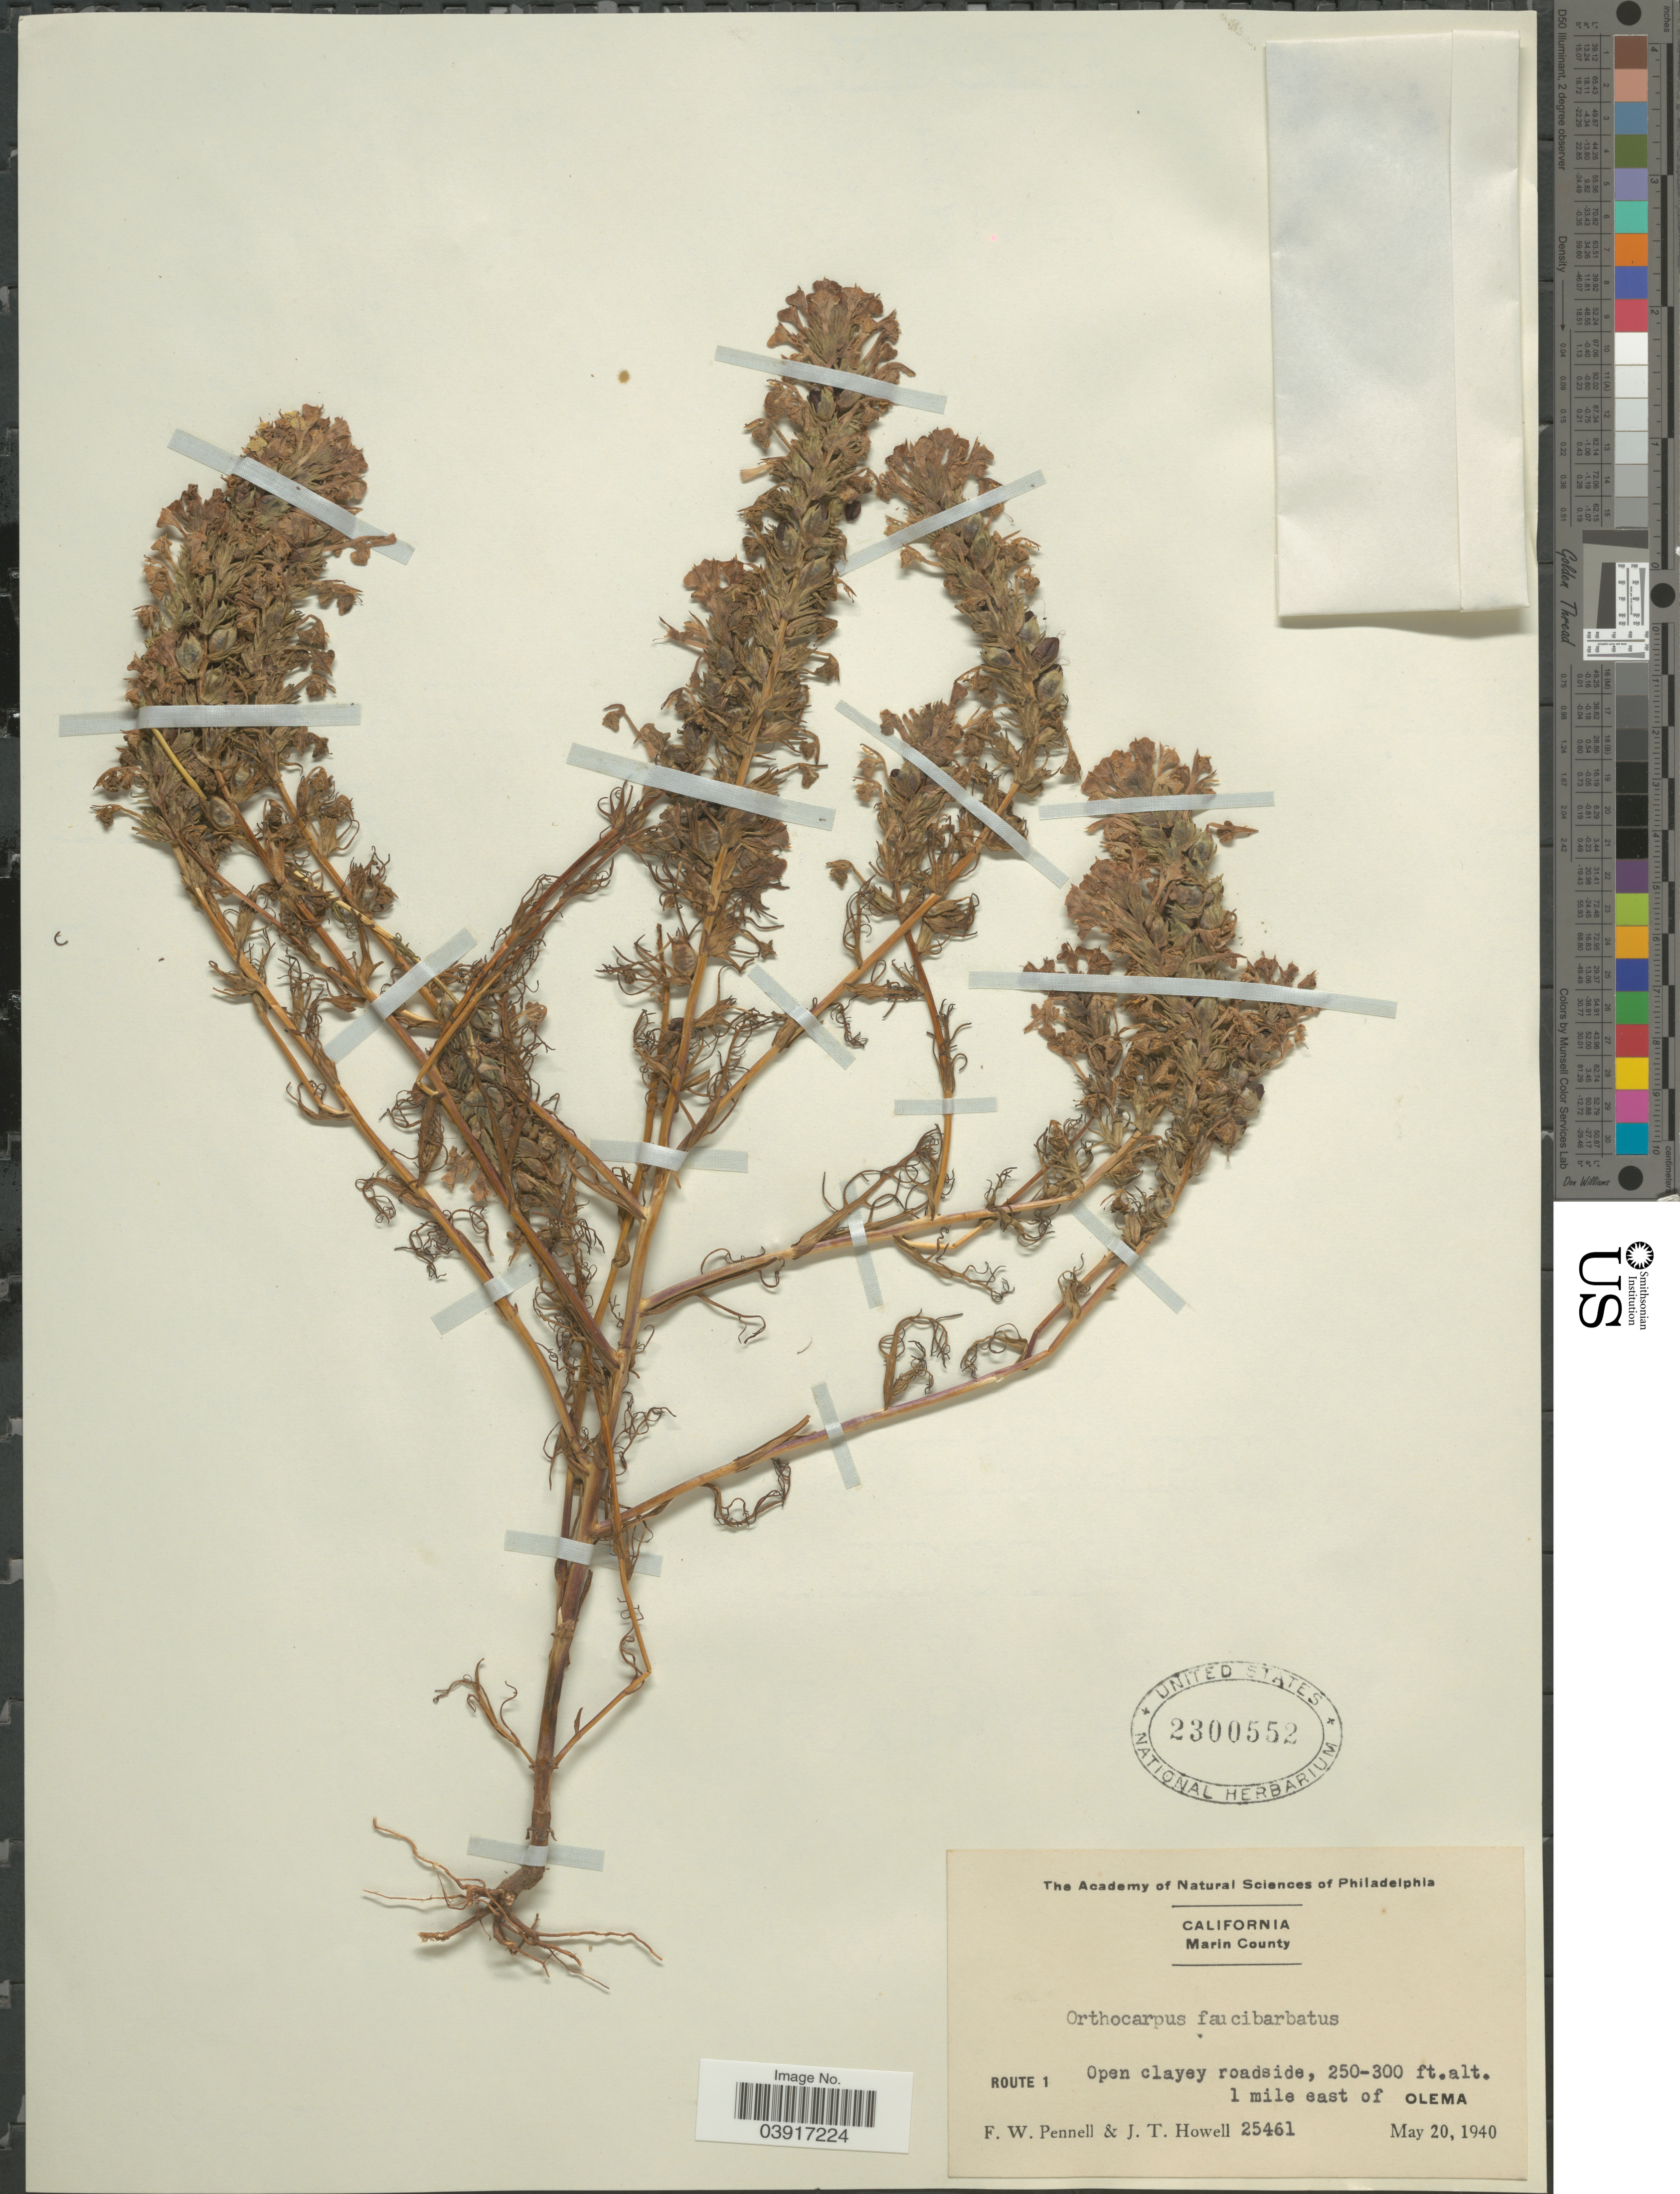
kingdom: Plantae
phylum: Tracheophyta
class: Magnoliopsida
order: Lamiales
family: Orobanchaceae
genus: Orthocarpus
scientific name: Orthocarpus faucibarbatus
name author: A. Gray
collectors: F. W. Pennell & J. T. Howell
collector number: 25461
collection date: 1940-05-20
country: United States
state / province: California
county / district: Marin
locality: Marin County. Route 1, 1 mile east of Olema.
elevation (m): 76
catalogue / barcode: US 2300552